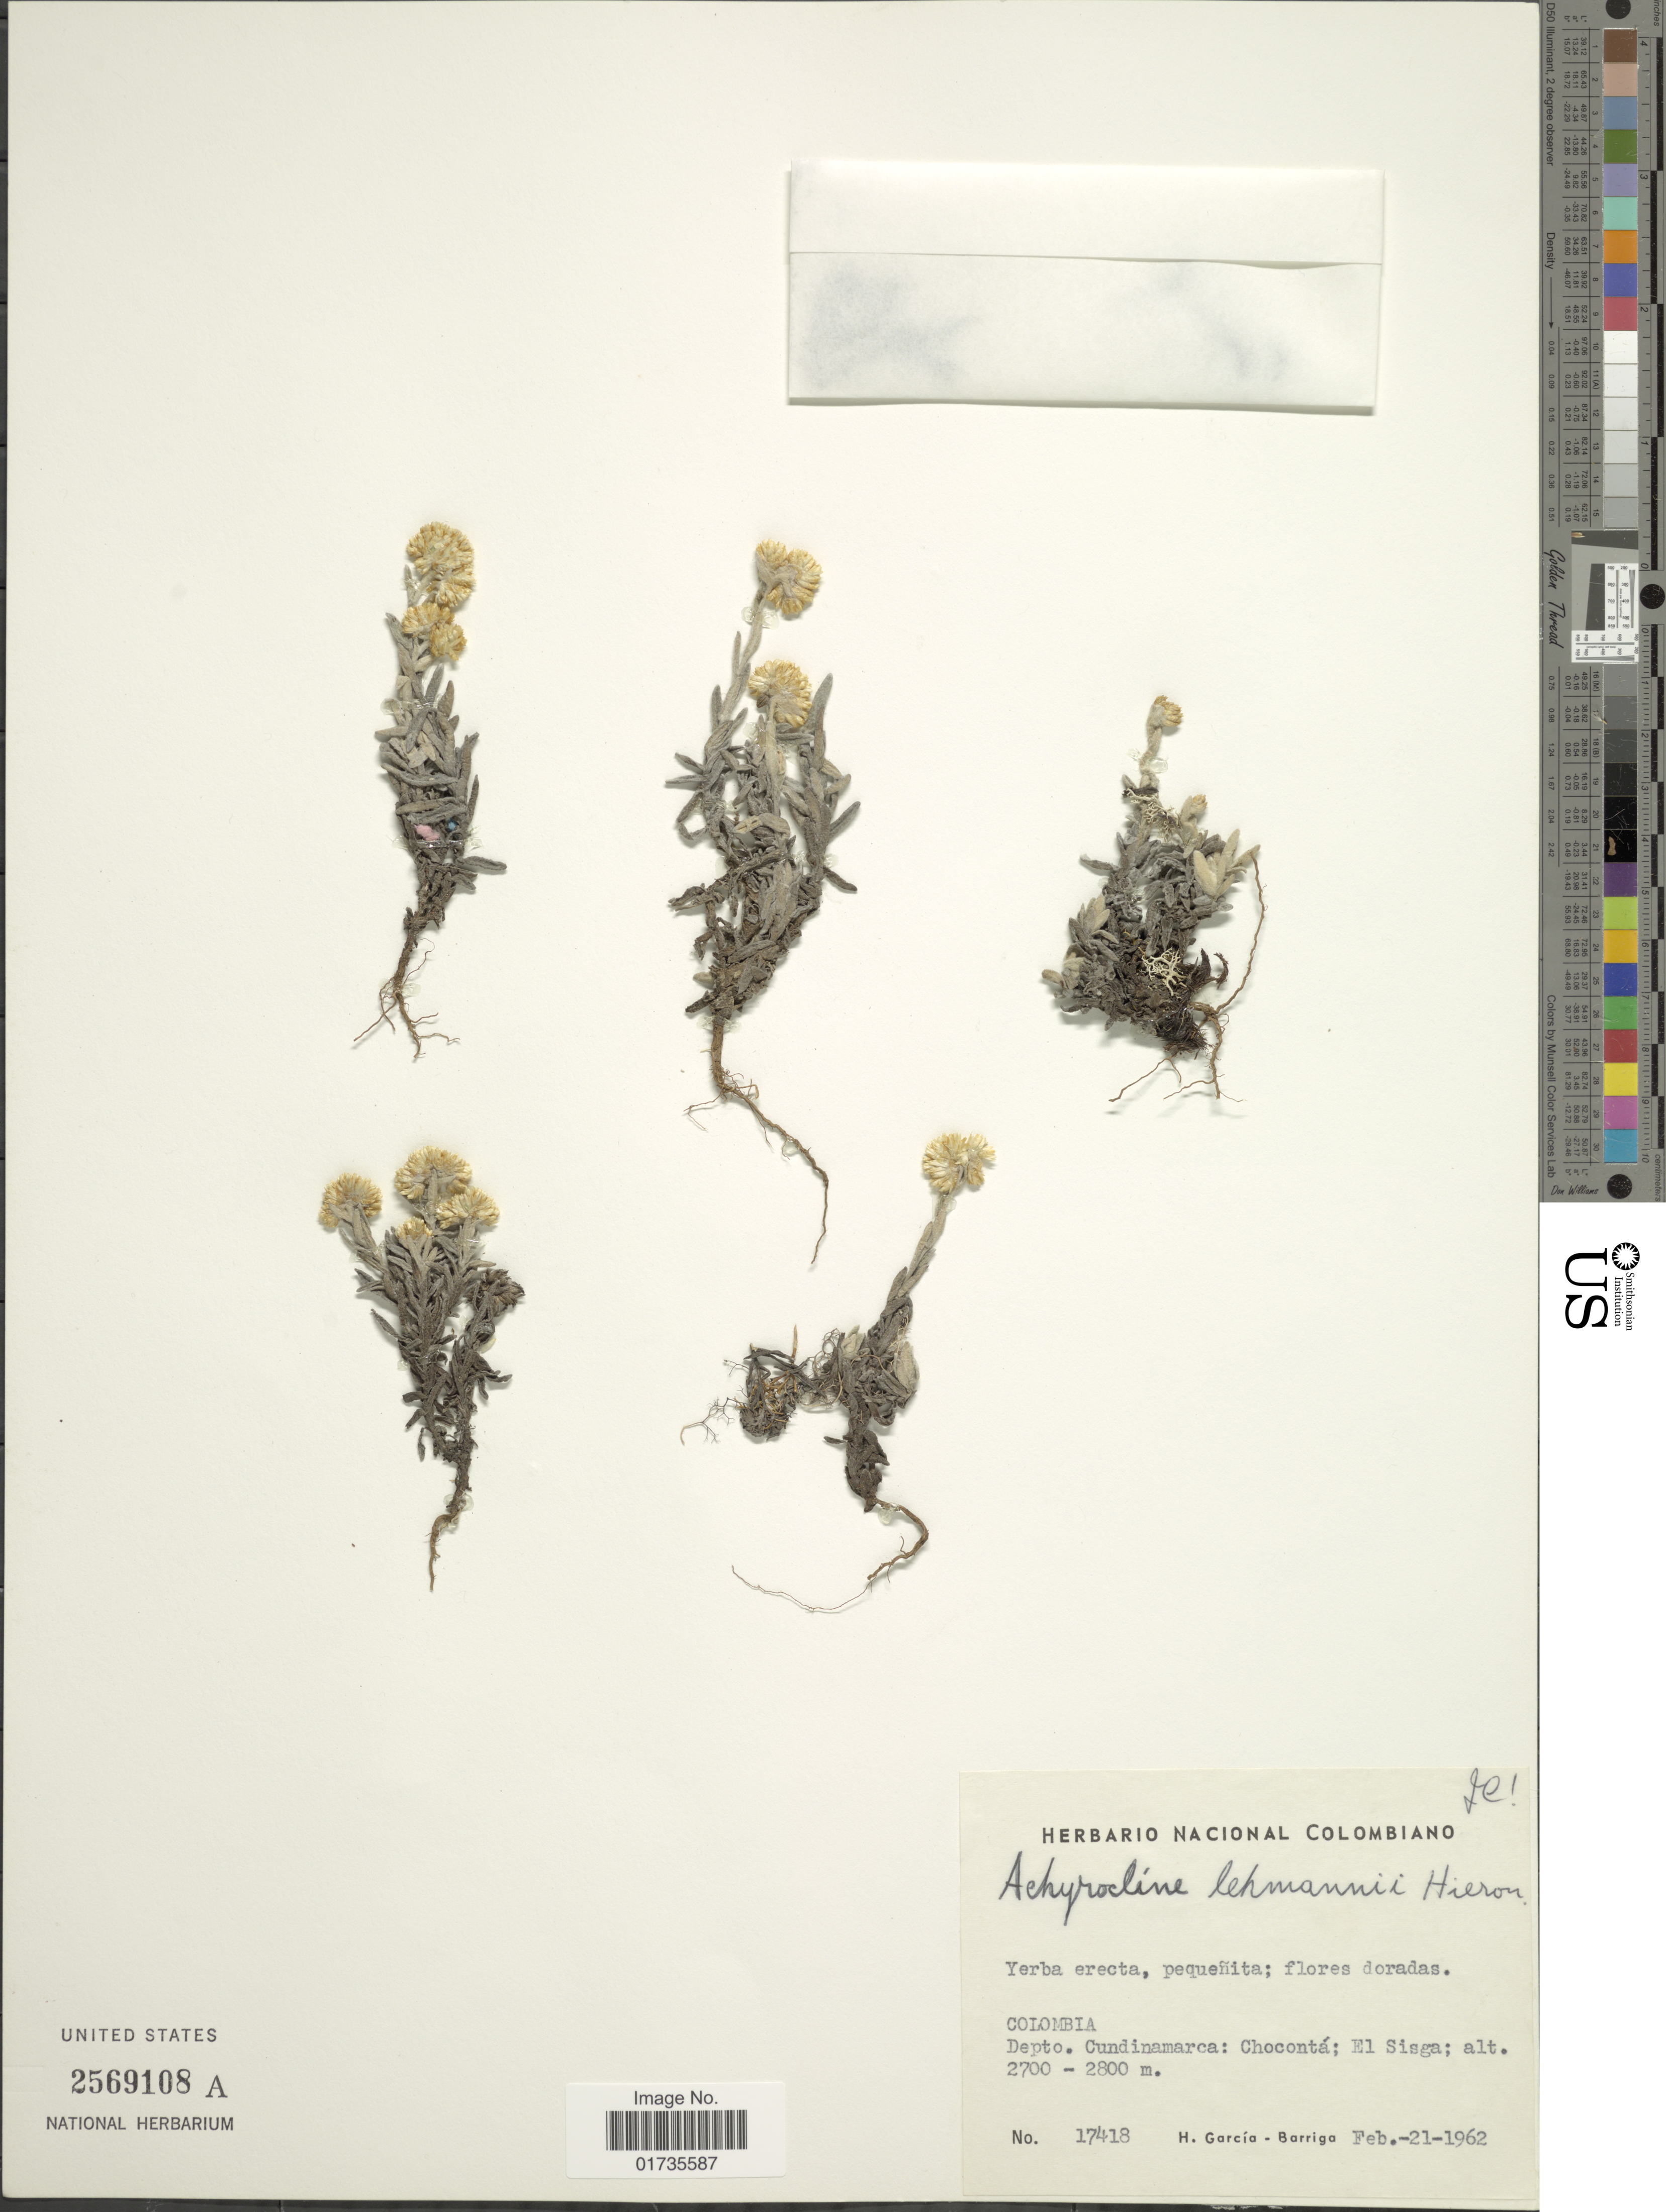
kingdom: Plantae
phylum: Tracheophyta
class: Magnoliopsida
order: Asterales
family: Asteraceae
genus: Achyrocline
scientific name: Achyrocline lehmanni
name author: Hieron.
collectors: H. García Barriga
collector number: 17418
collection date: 1962-02-21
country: Colombia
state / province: Cundinamarca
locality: Colombia. Depto. Cundinamarca: Choconta; El Sisga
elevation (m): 2700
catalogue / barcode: US 2569108A